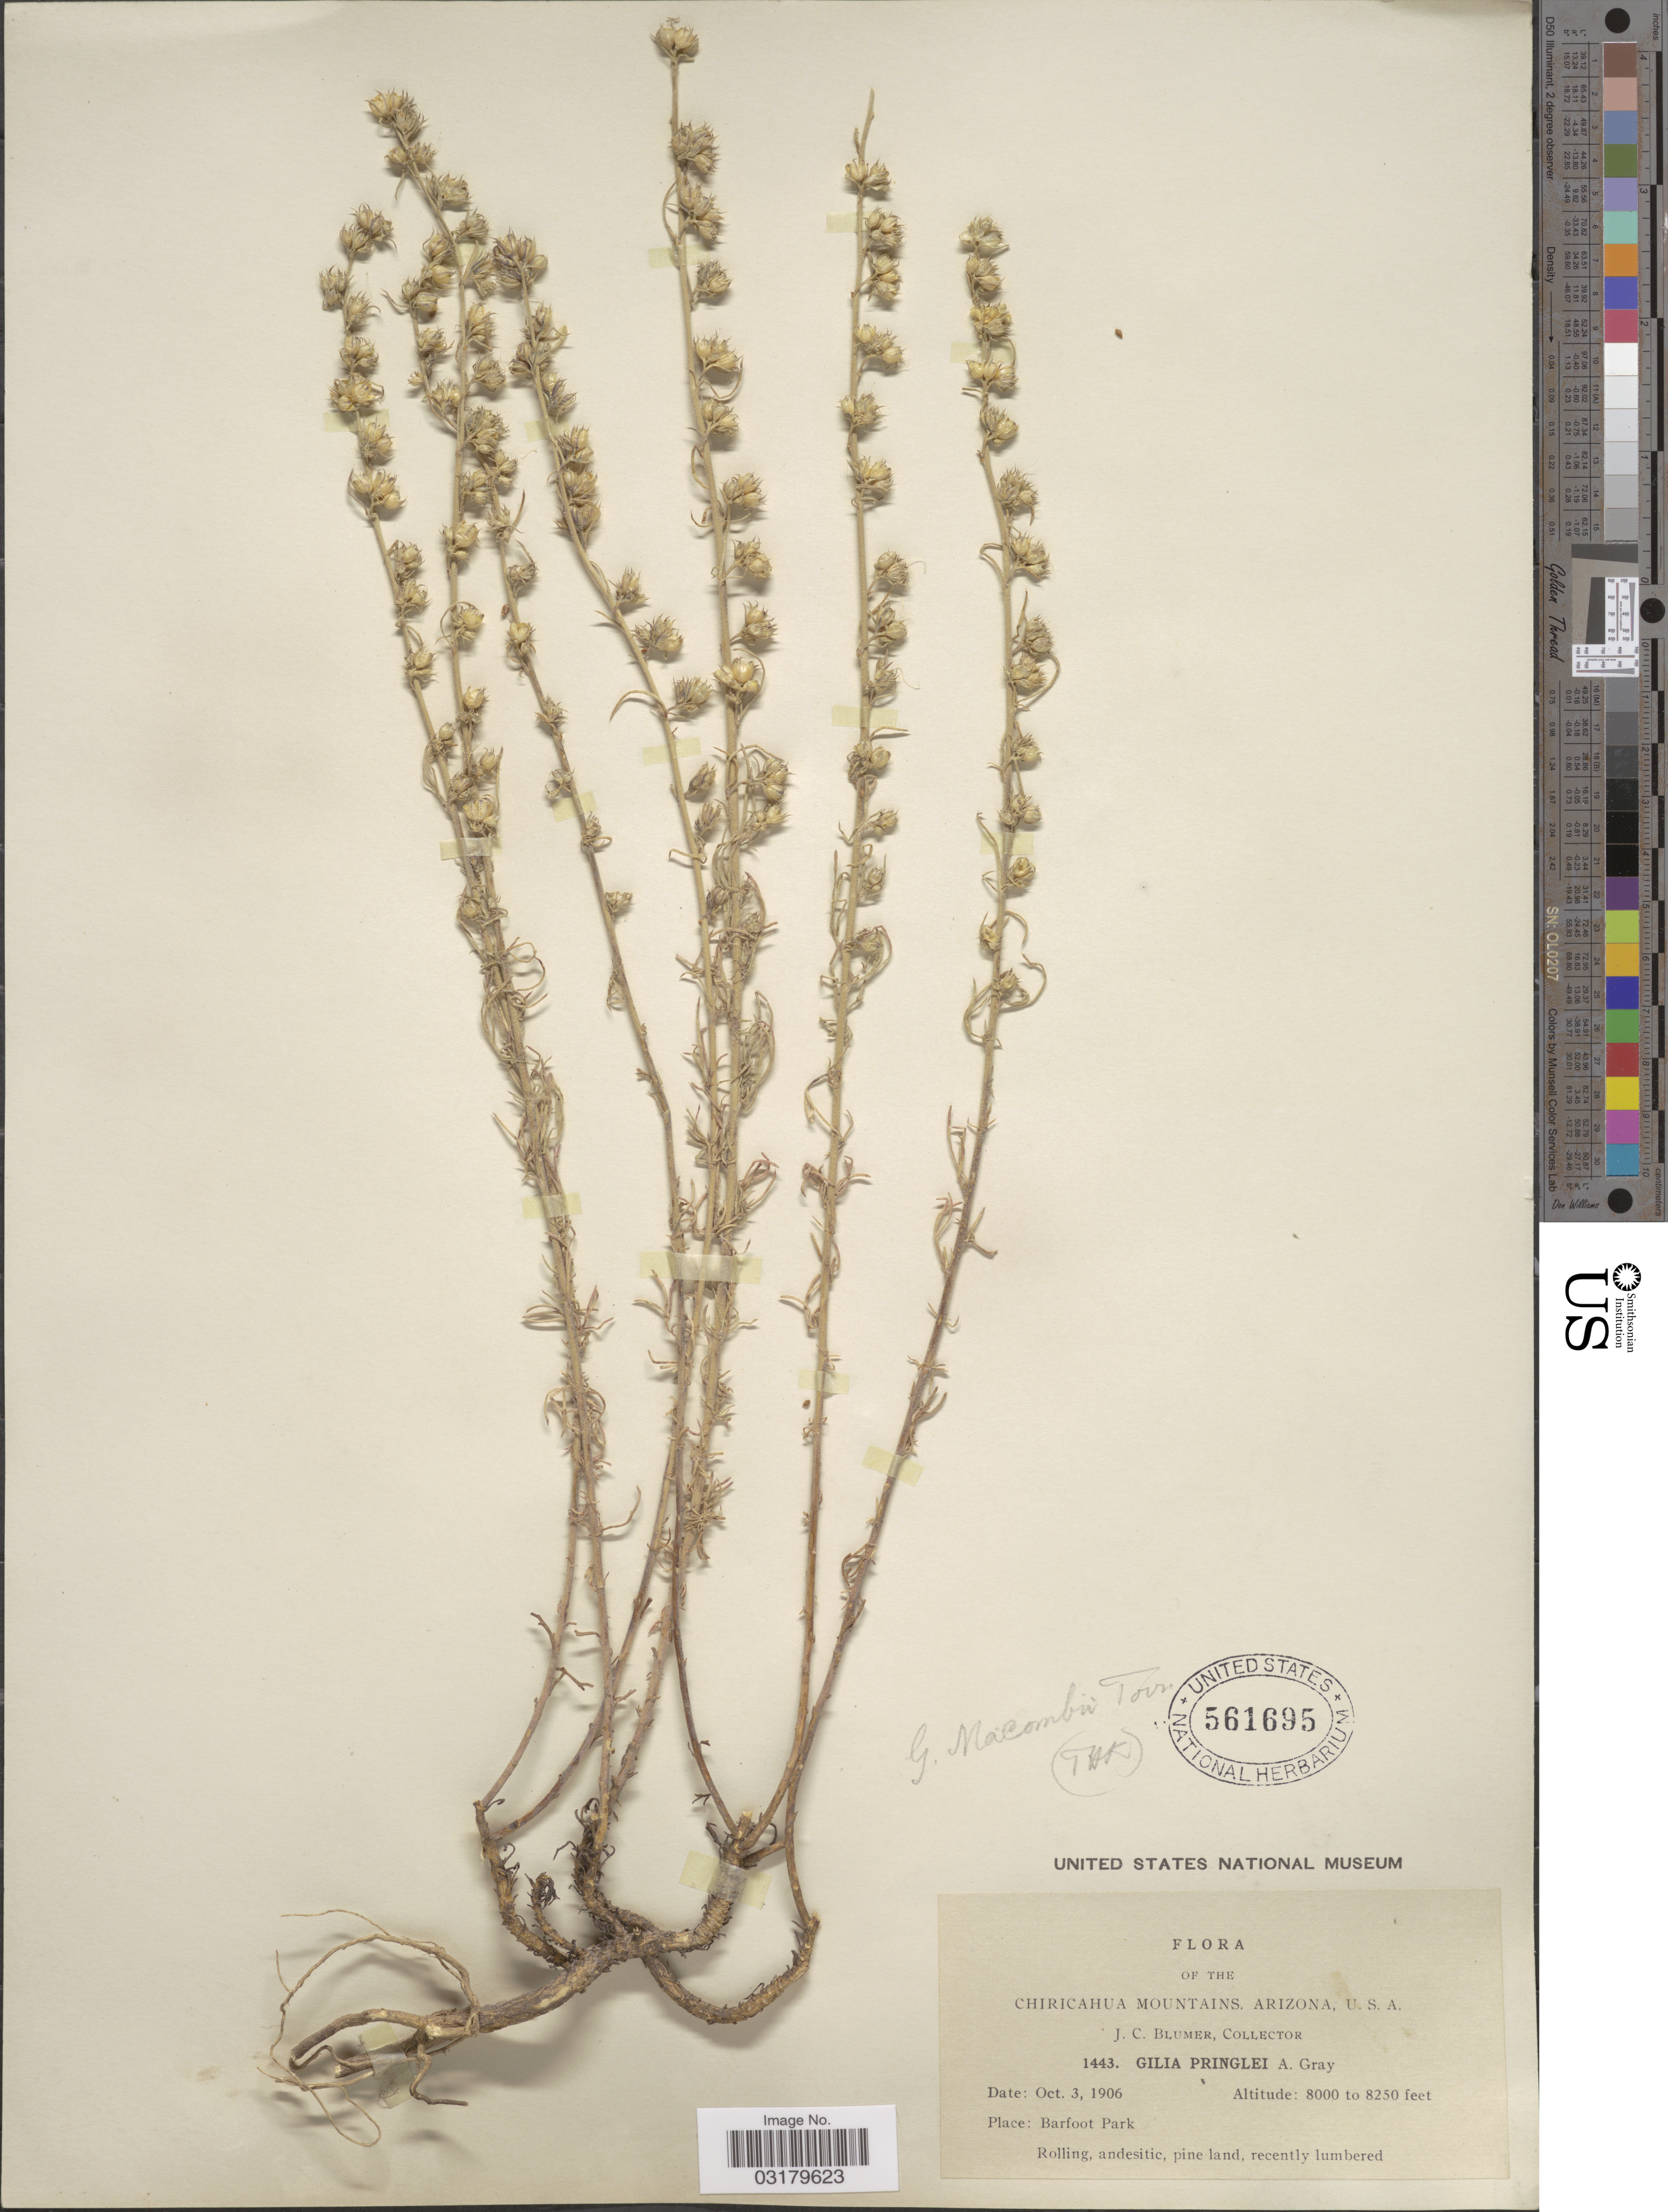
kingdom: Plantae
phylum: Tracheophyta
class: Magnoliopsida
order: Ericales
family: Polemoniaceae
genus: Ipomopsis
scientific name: Ipomopsis macombii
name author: (Torr. ex A. Gray) V.E. Grant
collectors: J. C. Blumer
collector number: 1443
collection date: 1906-10-03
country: United States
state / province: Arizona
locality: Chiricahua Mountains, Barfoot Park.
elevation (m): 2438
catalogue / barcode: US 561695